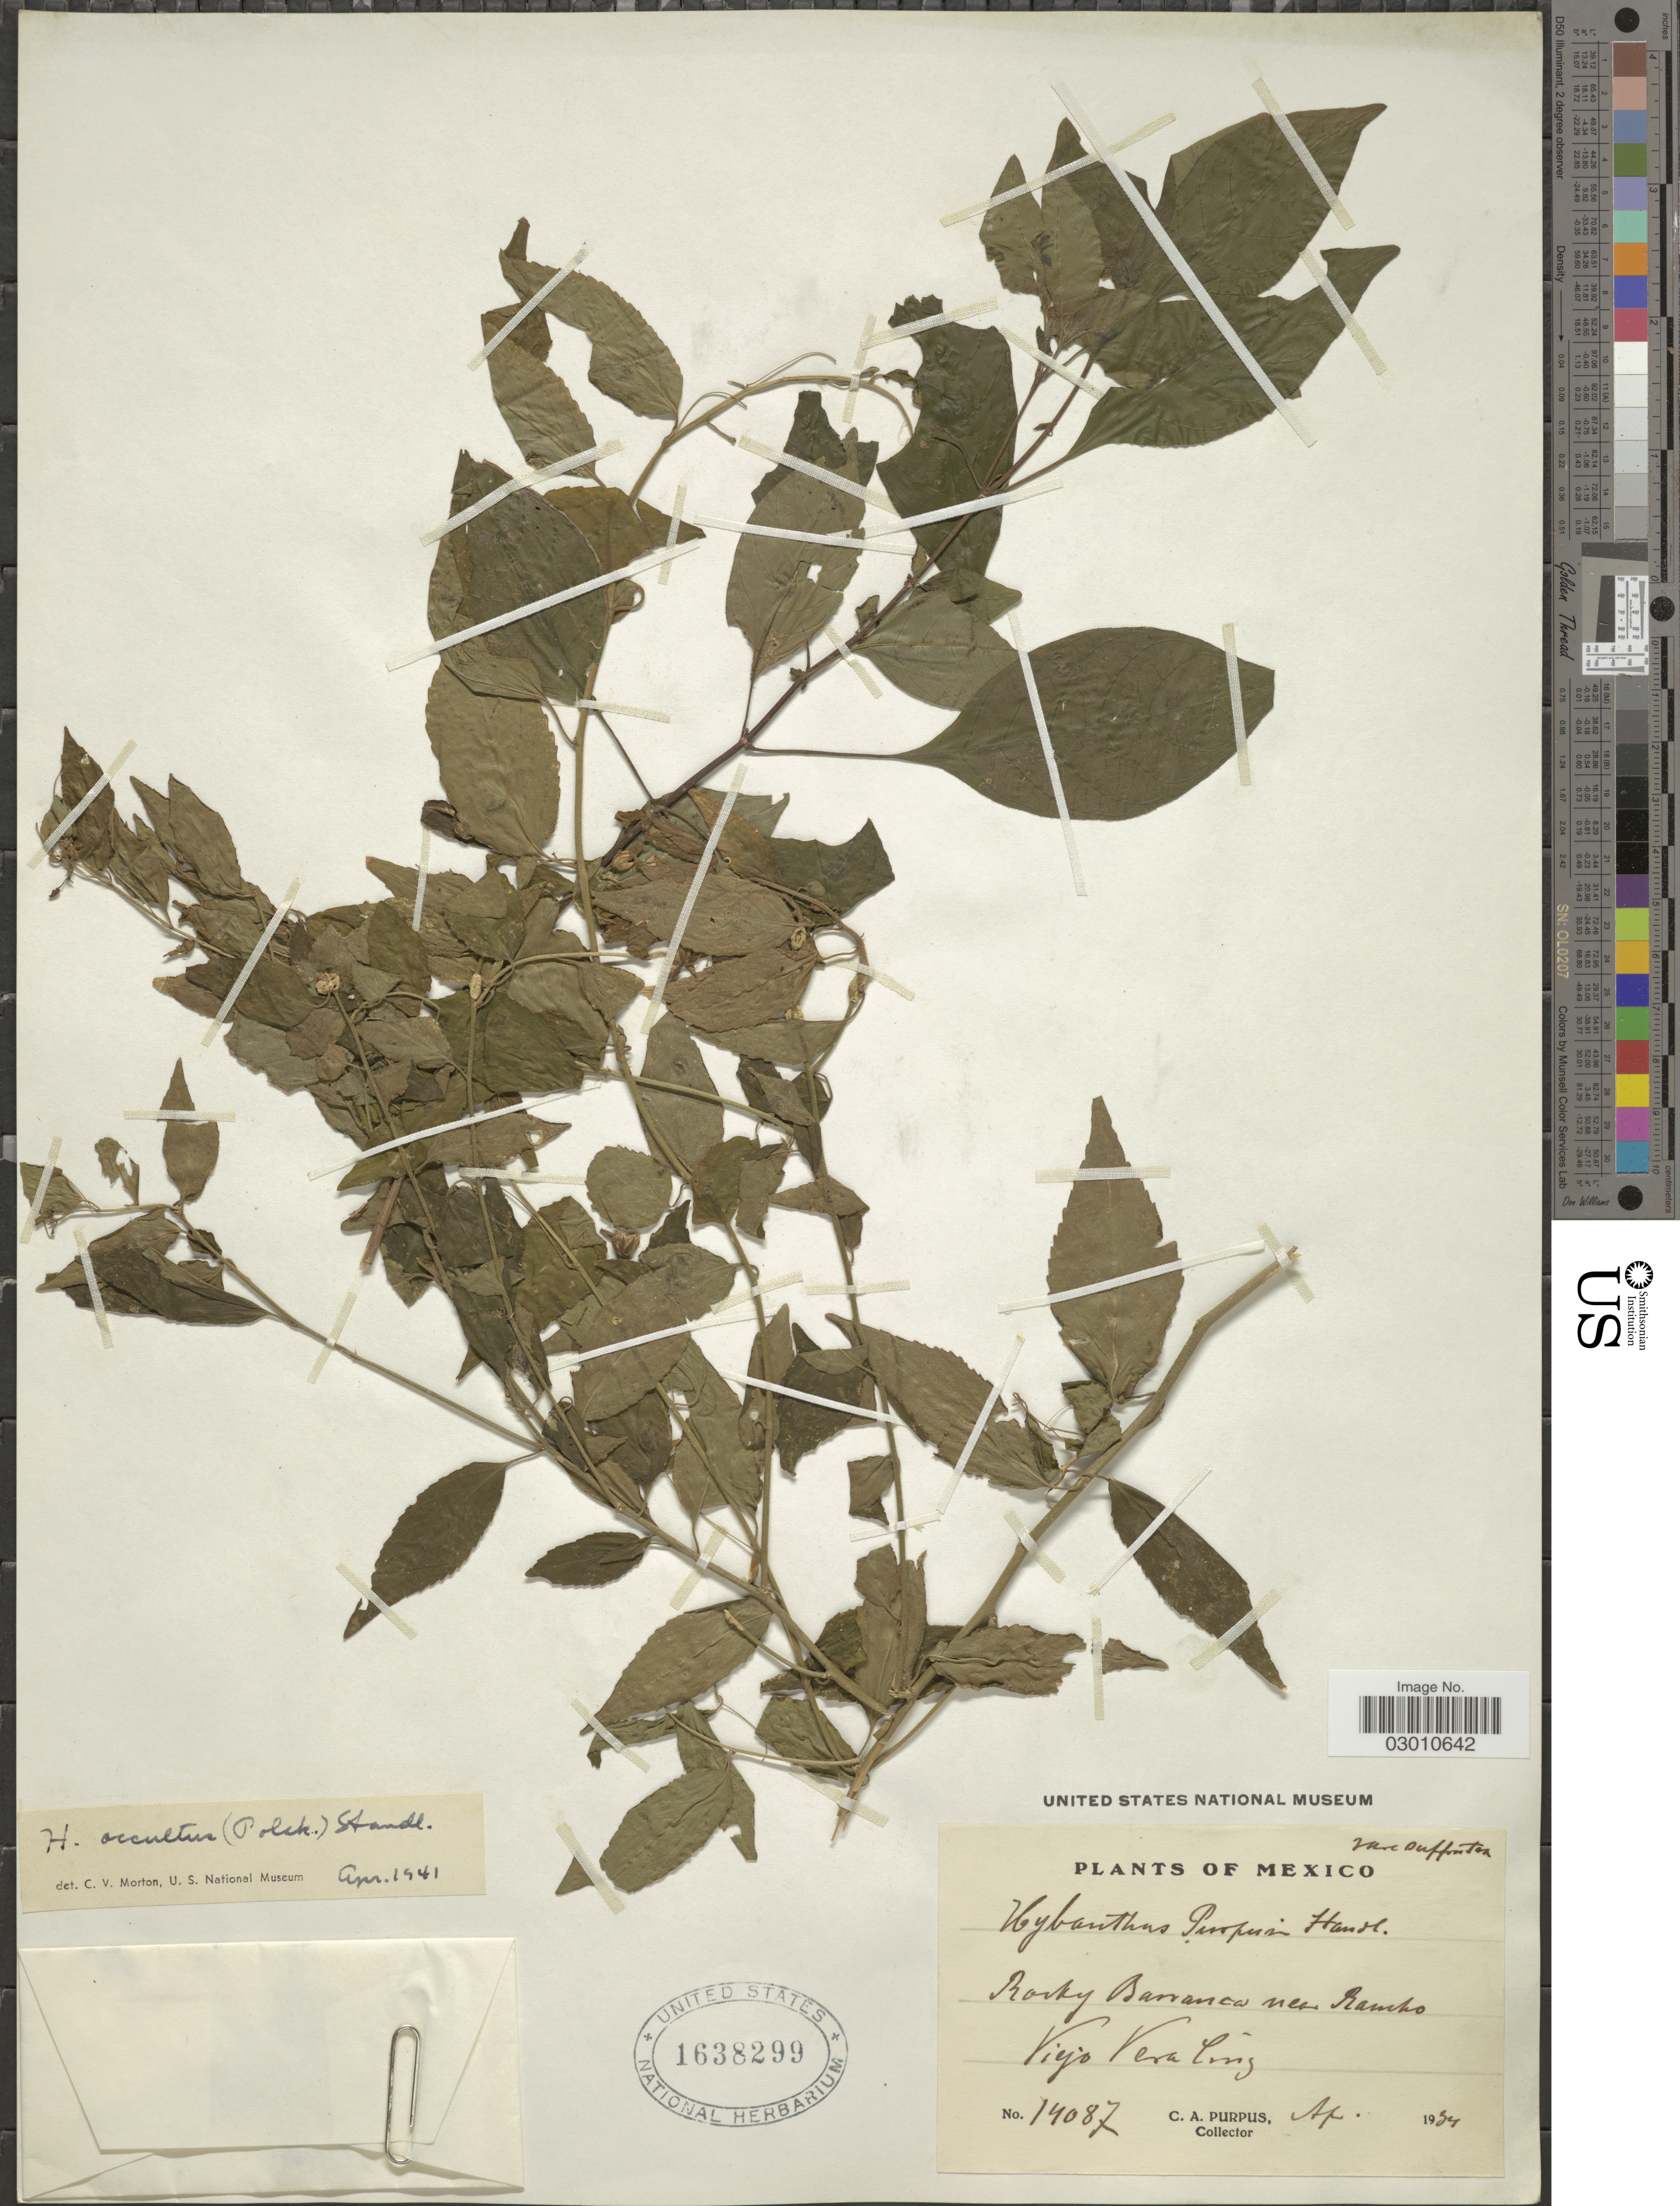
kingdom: Plantae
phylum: Tracheophyta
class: Magnoliopsida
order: Malpighiales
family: Violaceae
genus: Hybanthus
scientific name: Hybanthus galeottii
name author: (Turcz.) C.V. Morton ex L.O. Williams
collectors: C. A. Purpus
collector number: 14087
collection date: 1934-04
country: Mexico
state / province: Veracruz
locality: Rocky Barranca near Rancho Viejo Vera Cruz.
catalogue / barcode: US 1638299